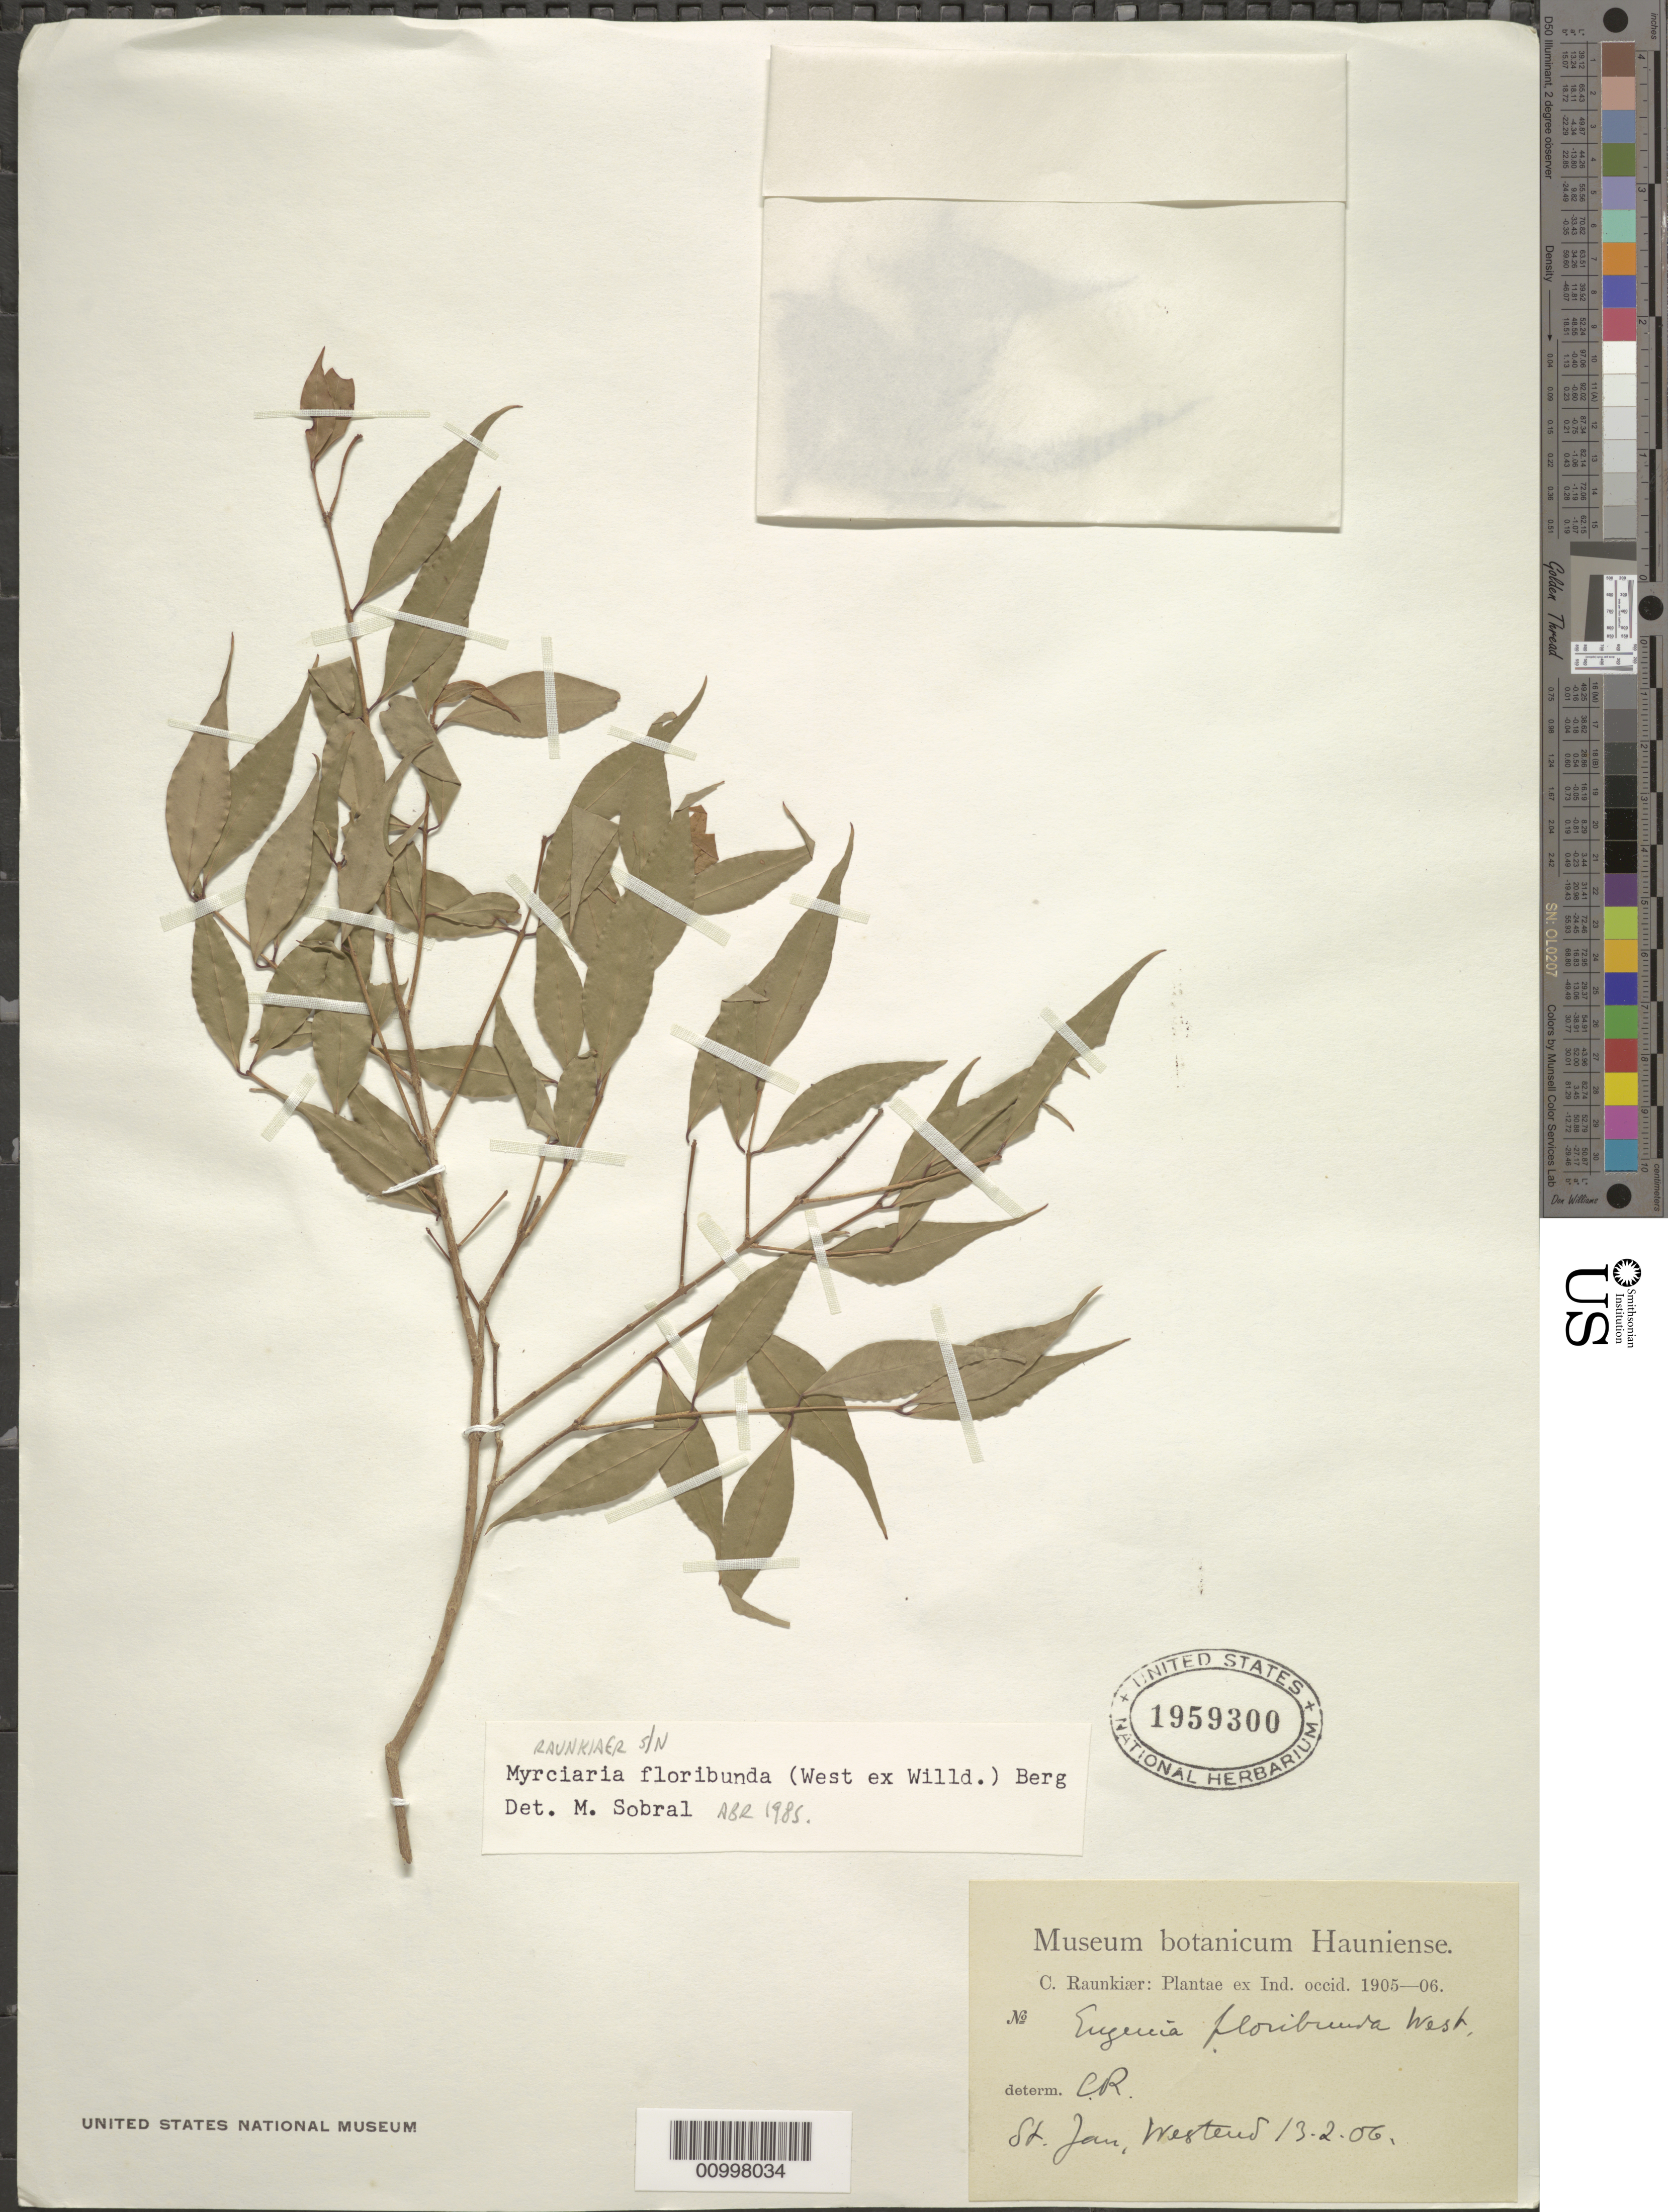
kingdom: Plantae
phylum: Tracheophyta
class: Magnoliopsida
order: Myrtales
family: Myrtaceae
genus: Myrciaria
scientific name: Myrciaria floribunda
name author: (H. West ex Willd.) O. Berg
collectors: C. Raunkiær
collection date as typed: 13 Feb 1906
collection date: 1906-02-13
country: U.S. Virgin Islands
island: St. John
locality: Westend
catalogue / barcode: US 1959300